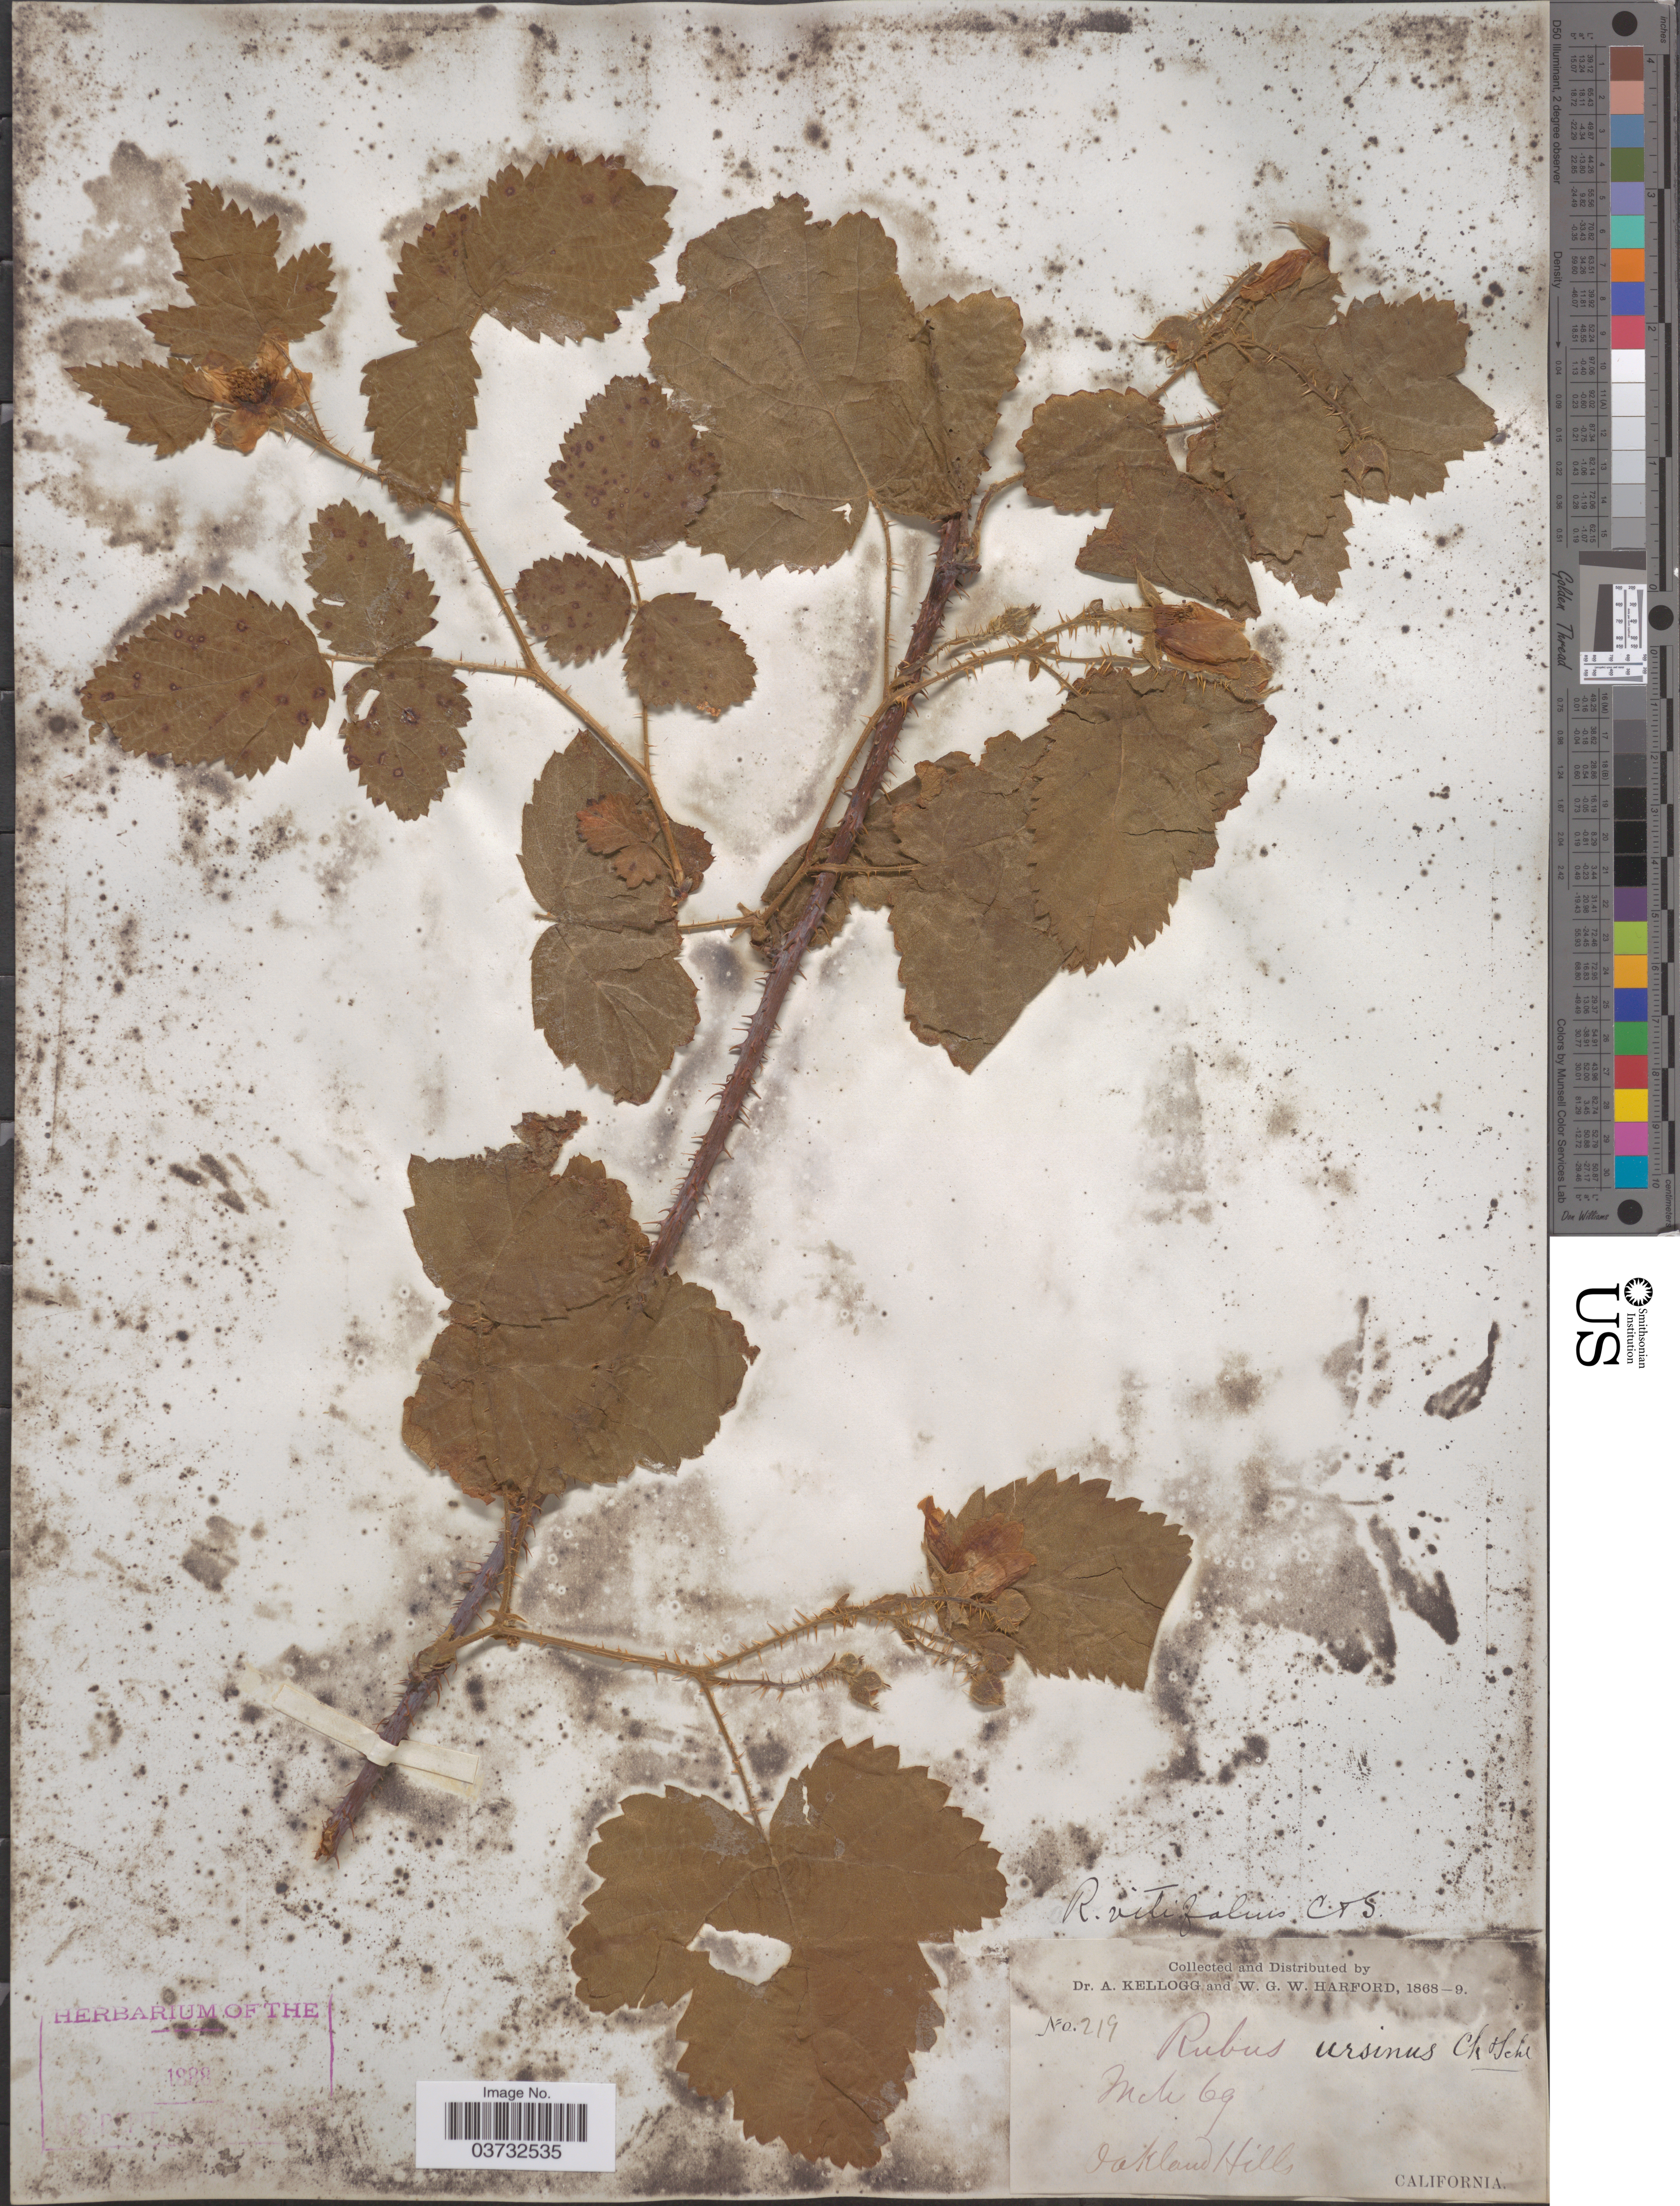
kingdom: Plantae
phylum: Tracheophyta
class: Magnoliopsida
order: Rosales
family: Rosaceae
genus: Rubus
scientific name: Rubus vitifolius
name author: Cham. & Schltdl.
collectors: A. Kellogg & W. G. W. Harford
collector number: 219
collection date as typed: Transcribed d/m/y: /3/69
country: United States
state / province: California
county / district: Alameda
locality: Oakland Hills.